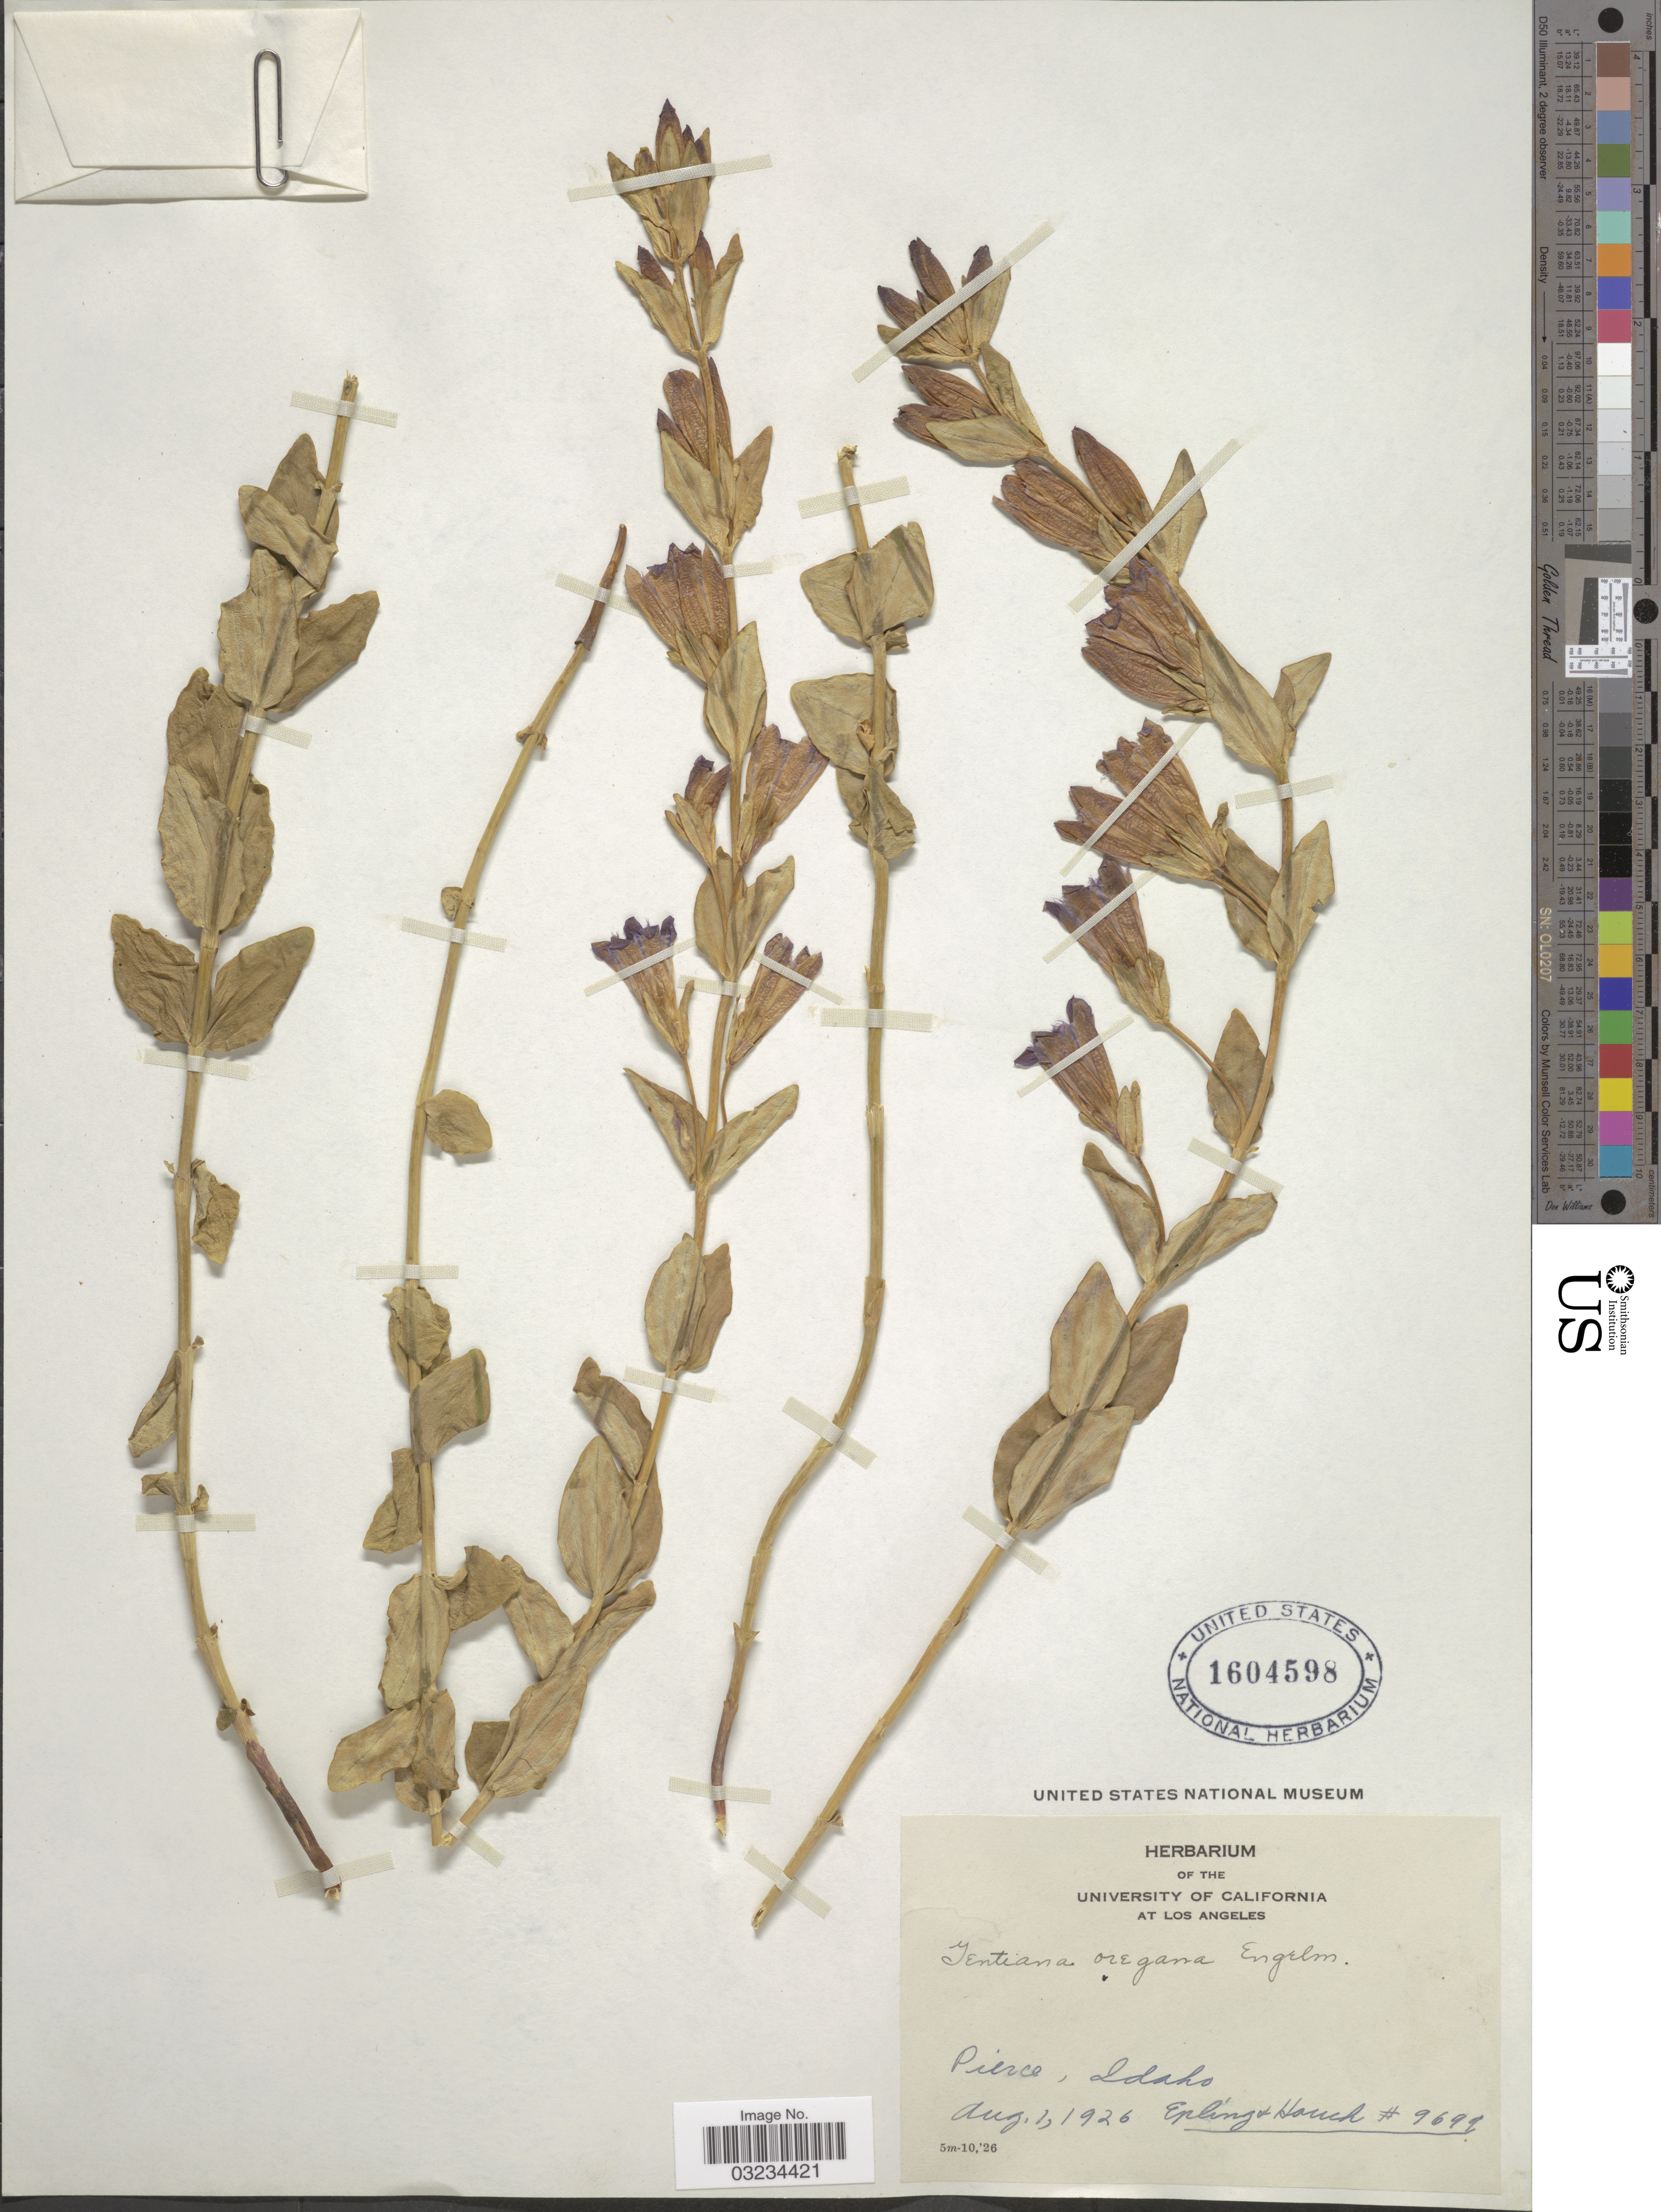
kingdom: Plantae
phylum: Tracheophyta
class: Magnoliopsida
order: Gentianales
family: Gentianaceae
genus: Gentiana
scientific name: Gentiana oregana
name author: Engelm. ex A. Gray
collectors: -- Epling & Houch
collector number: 9699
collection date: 1926-08-01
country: United States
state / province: Idaho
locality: Pierce.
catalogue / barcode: US 1604598